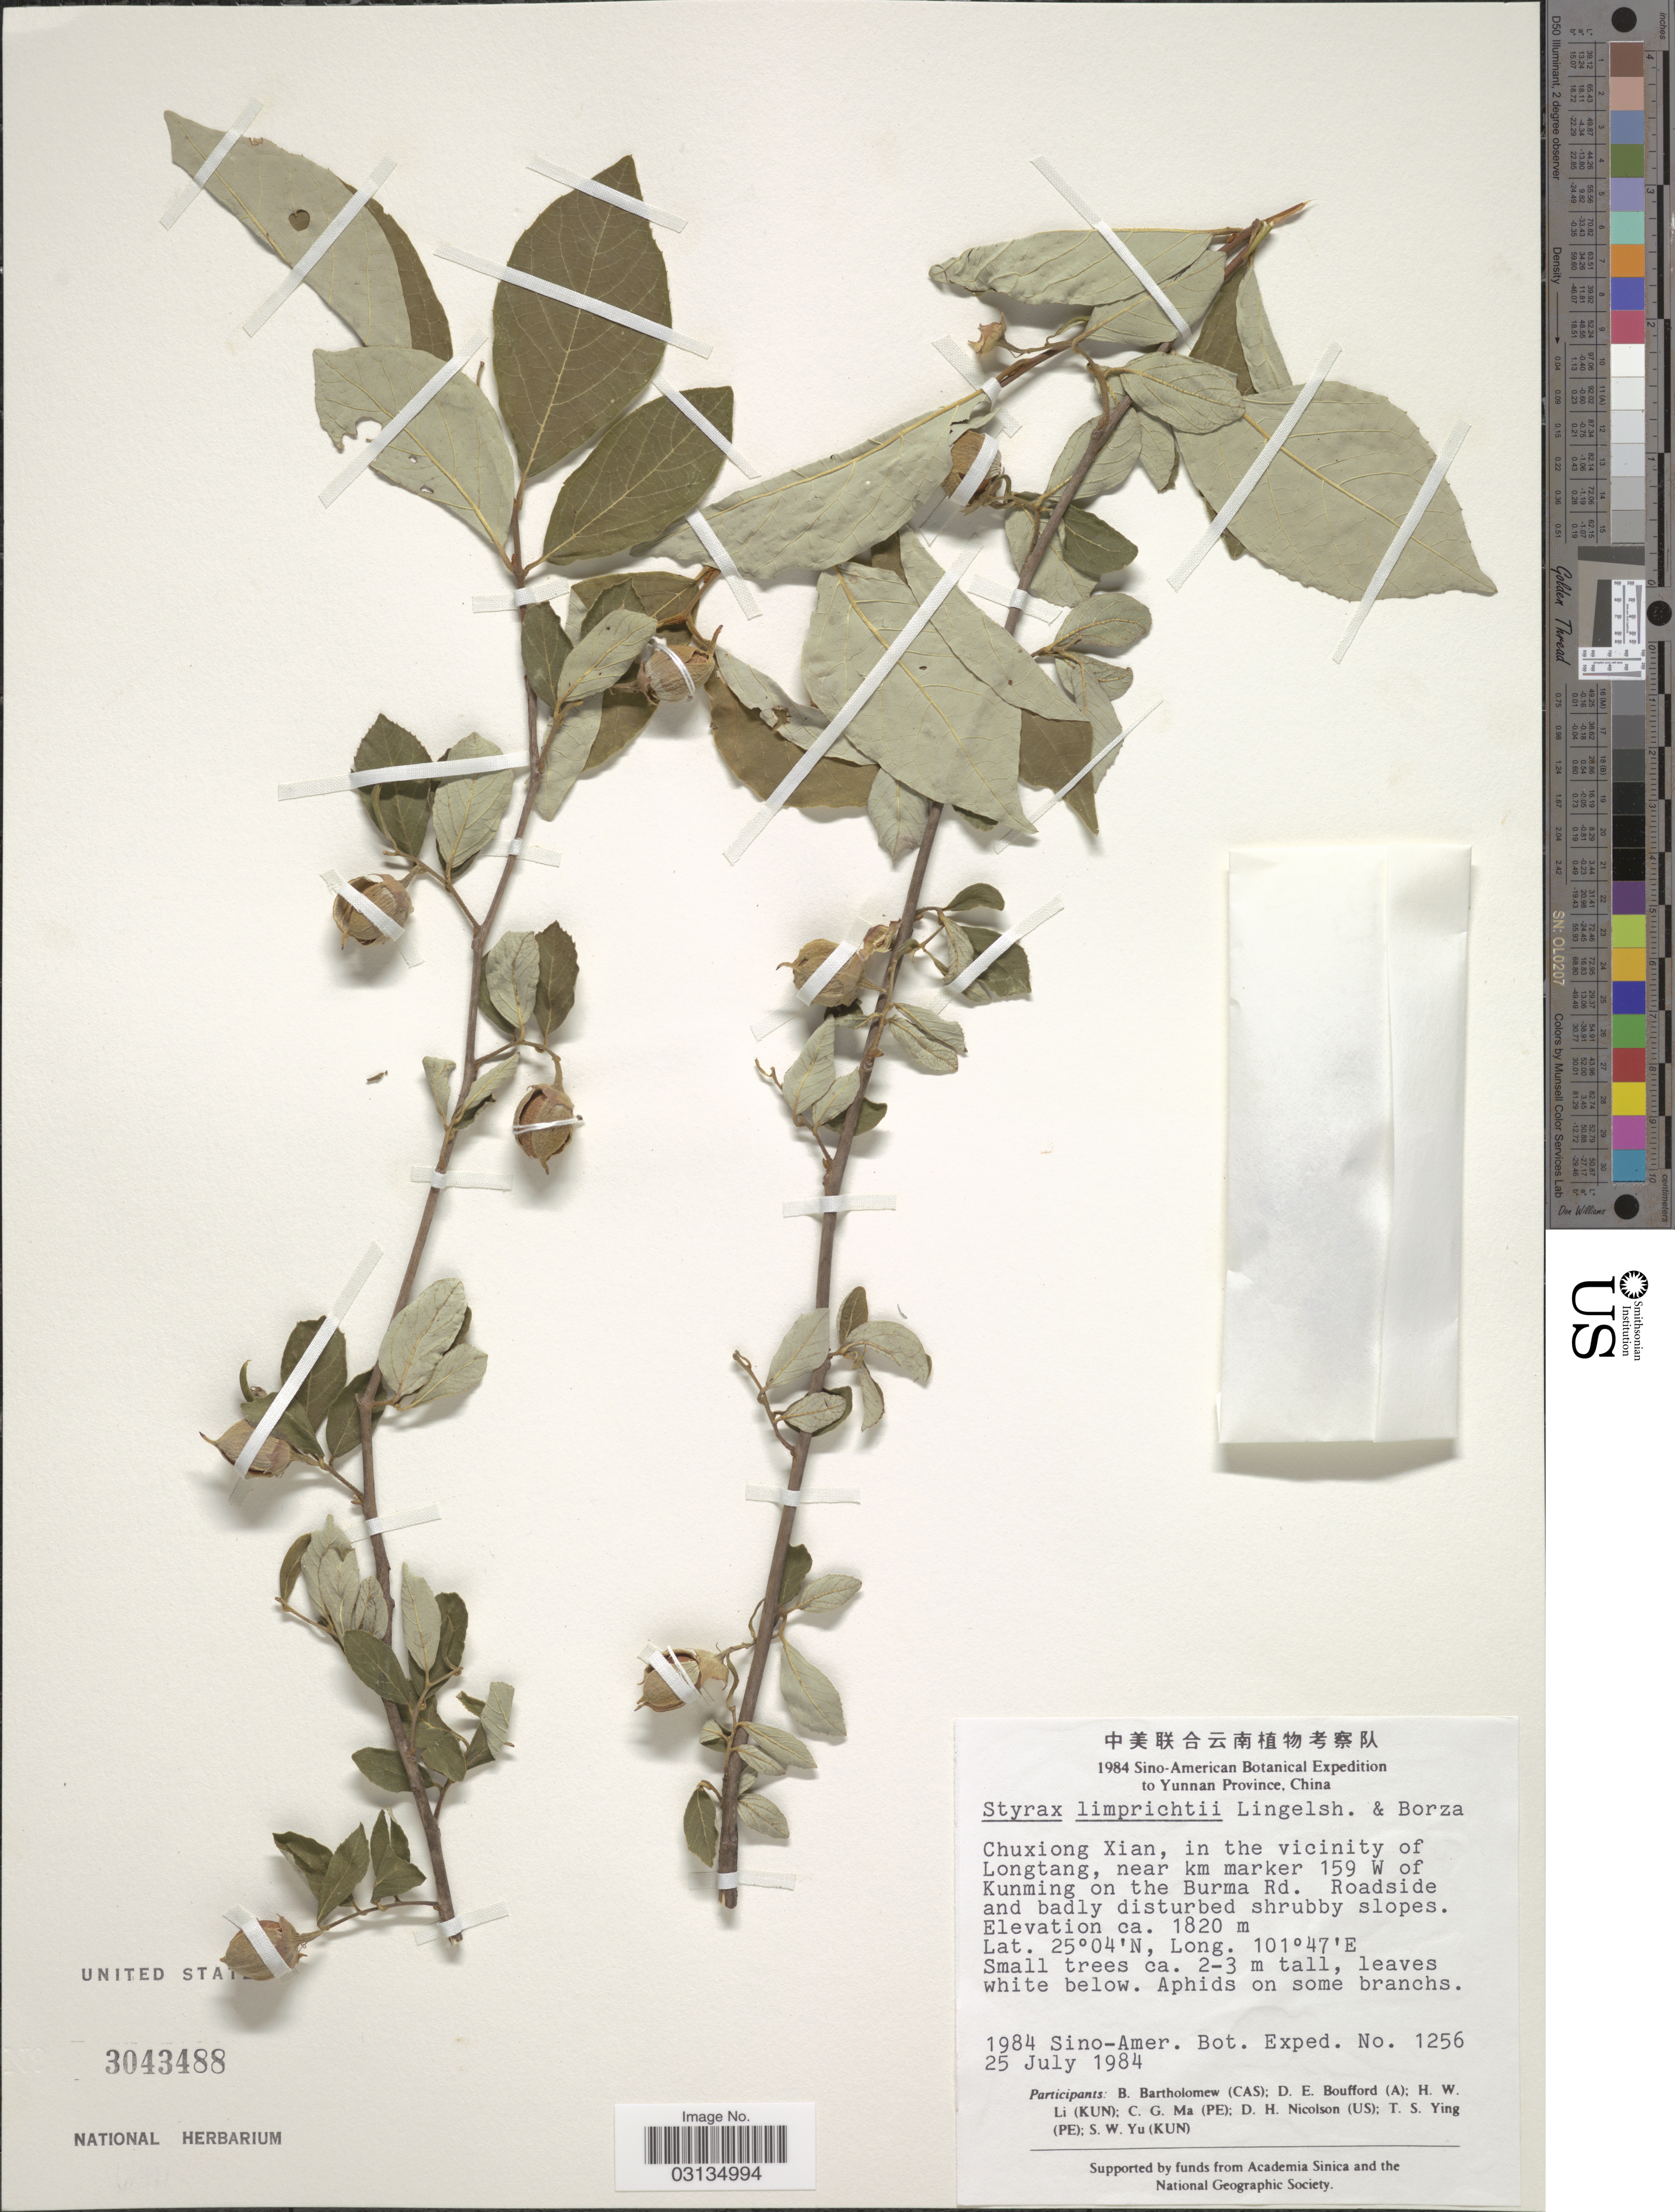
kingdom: Plantae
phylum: Tracheophyta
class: Magnoliopsida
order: Ericales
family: Styracaceae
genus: Styrax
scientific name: Styrax limprichtii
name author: Lingelsh. & Borza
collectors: Sino-Amer. Bot. Exped. 1984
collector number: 1256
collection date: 1984-07-25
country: China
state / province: Yunnan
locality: Yunnan Province, Chuxiong Xian, in the vicinity of Longtang, near km marker 159 W of Kunming on the Burma Rd.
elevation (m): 1820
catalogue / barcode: US 3043488